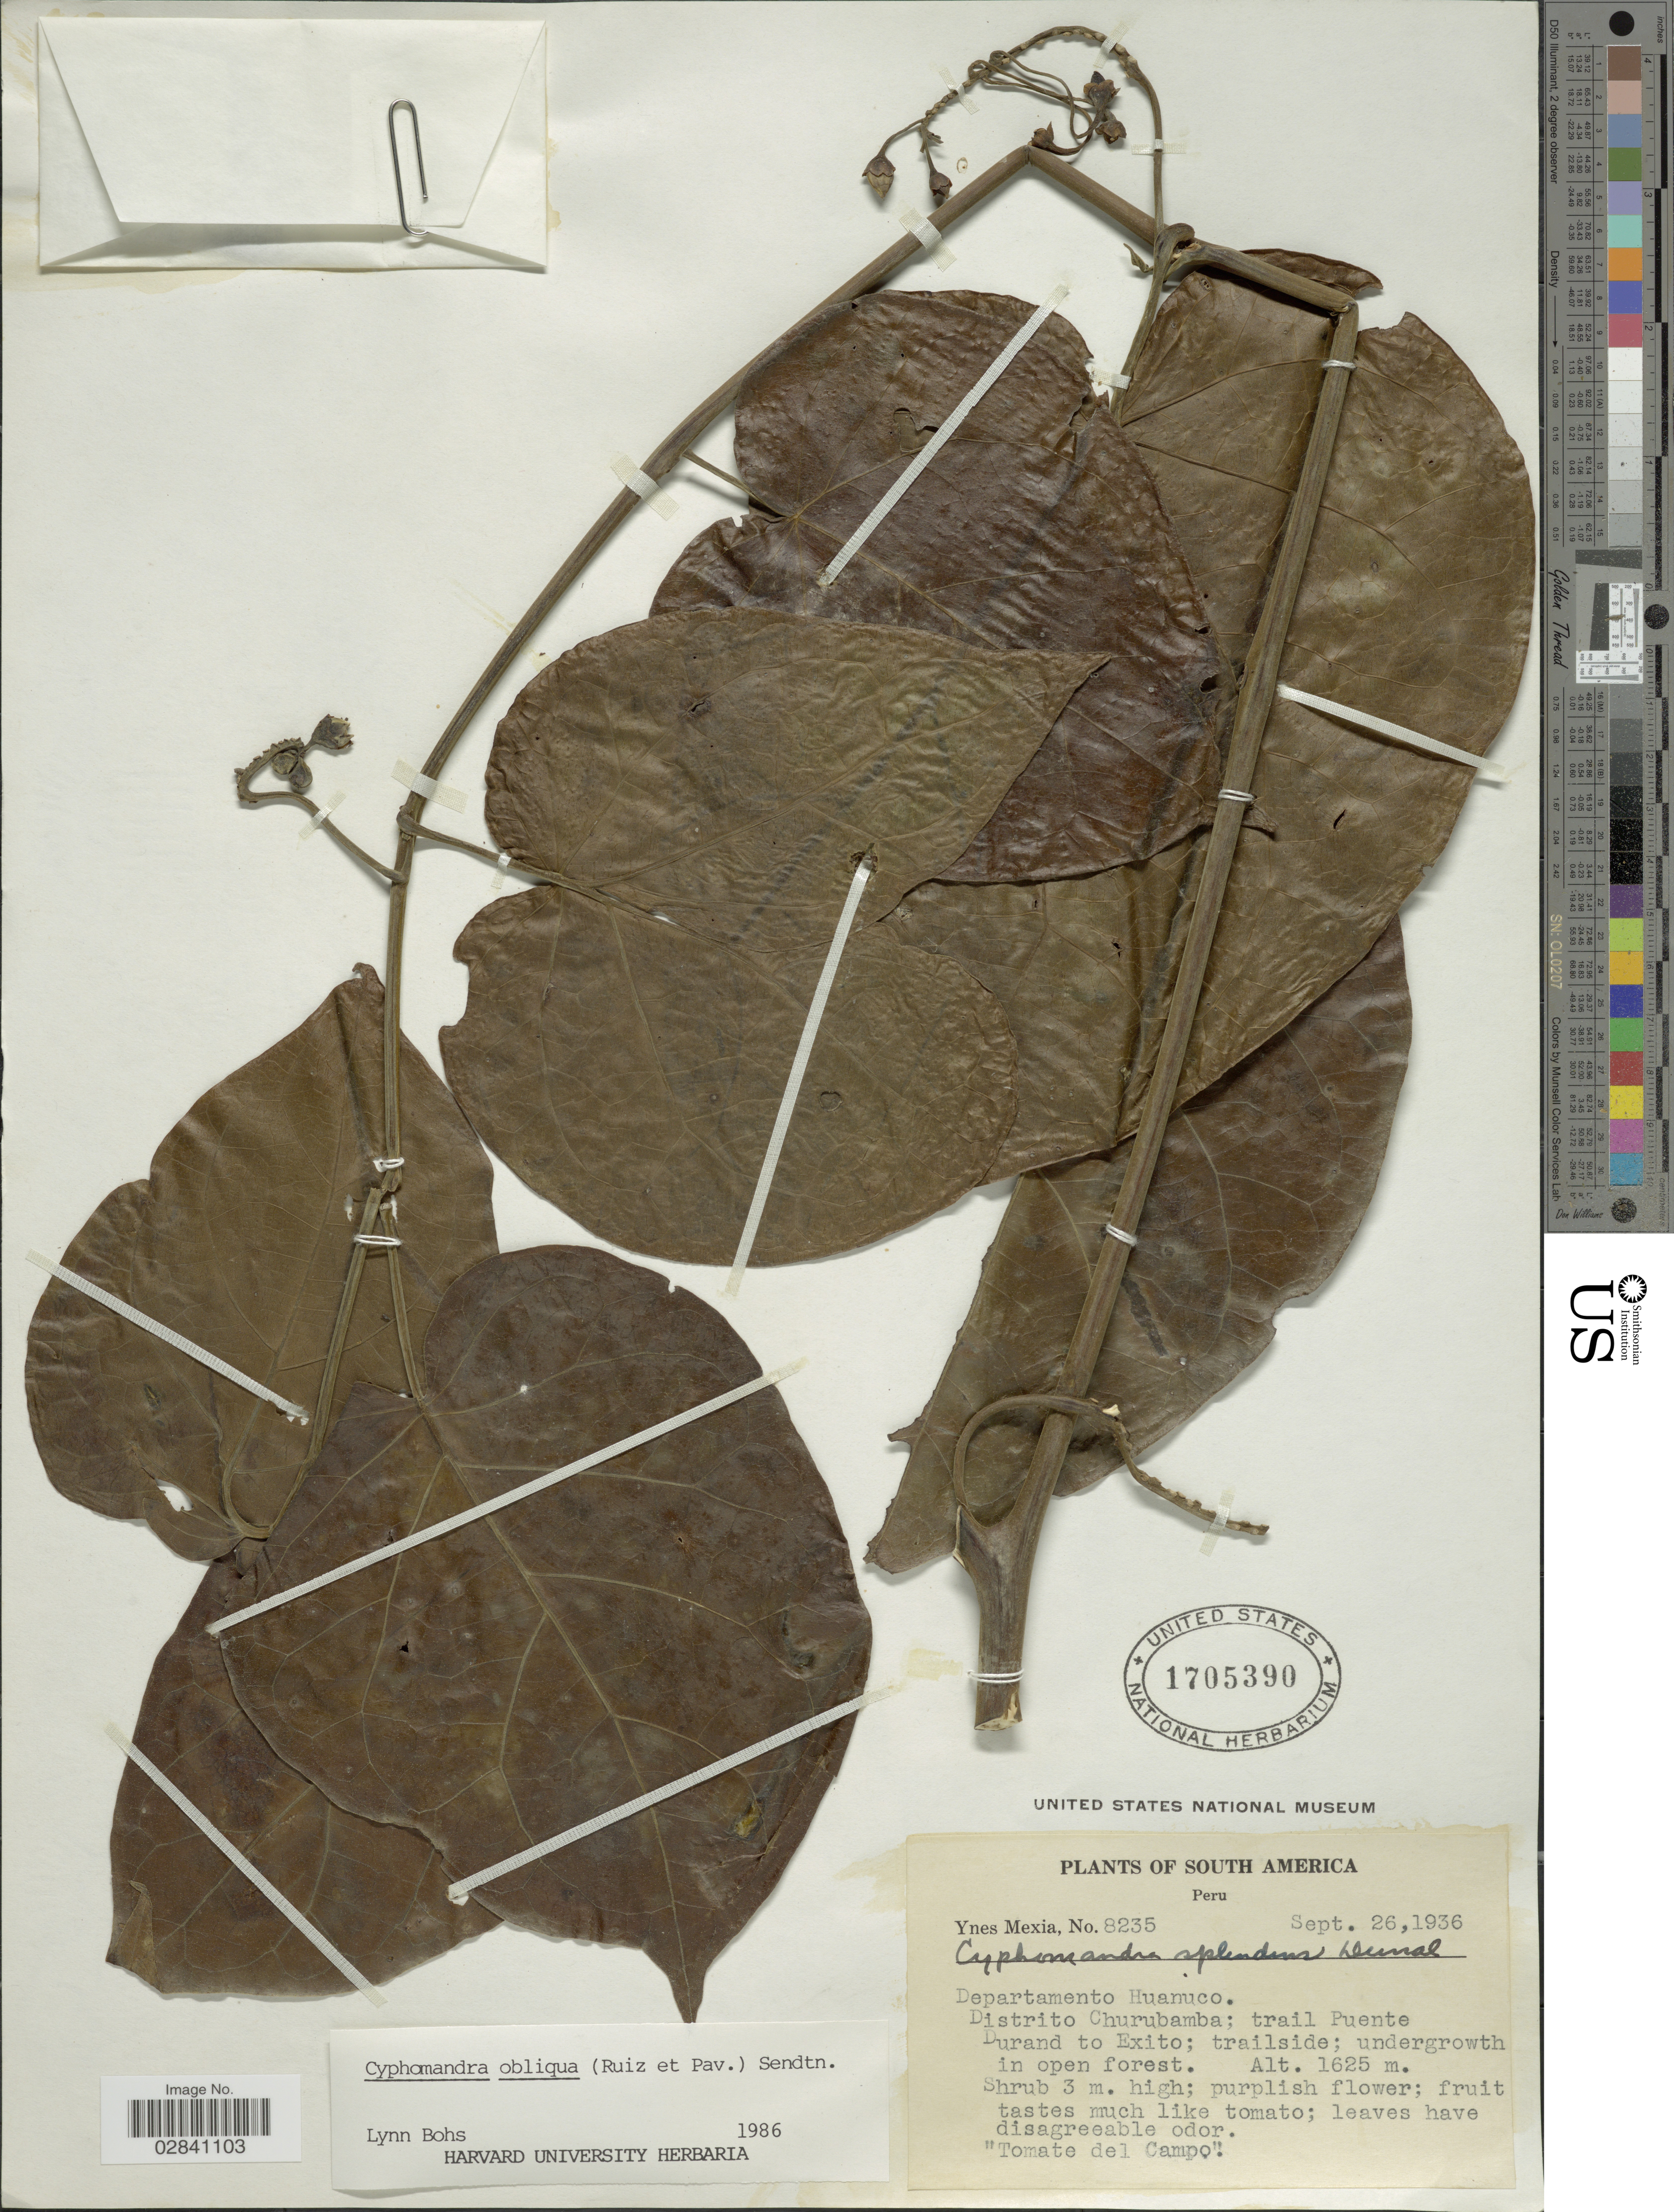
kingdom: Plantae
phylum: Tracheophyta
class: Magnoliopsida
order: Solanales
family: Solanaceae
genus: Cyphomandra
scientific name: Cyphomandra obliqua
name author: (Ruiz & Pav.) Sendtn.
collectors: Y. Mexia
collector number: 8235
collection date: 1936-09-26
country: Peru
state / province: Huánuco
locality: Departamento Huanuco. Distrito Churubamba; trail Puente Durand to Exito.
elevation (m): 1625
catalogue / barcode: US 1705390